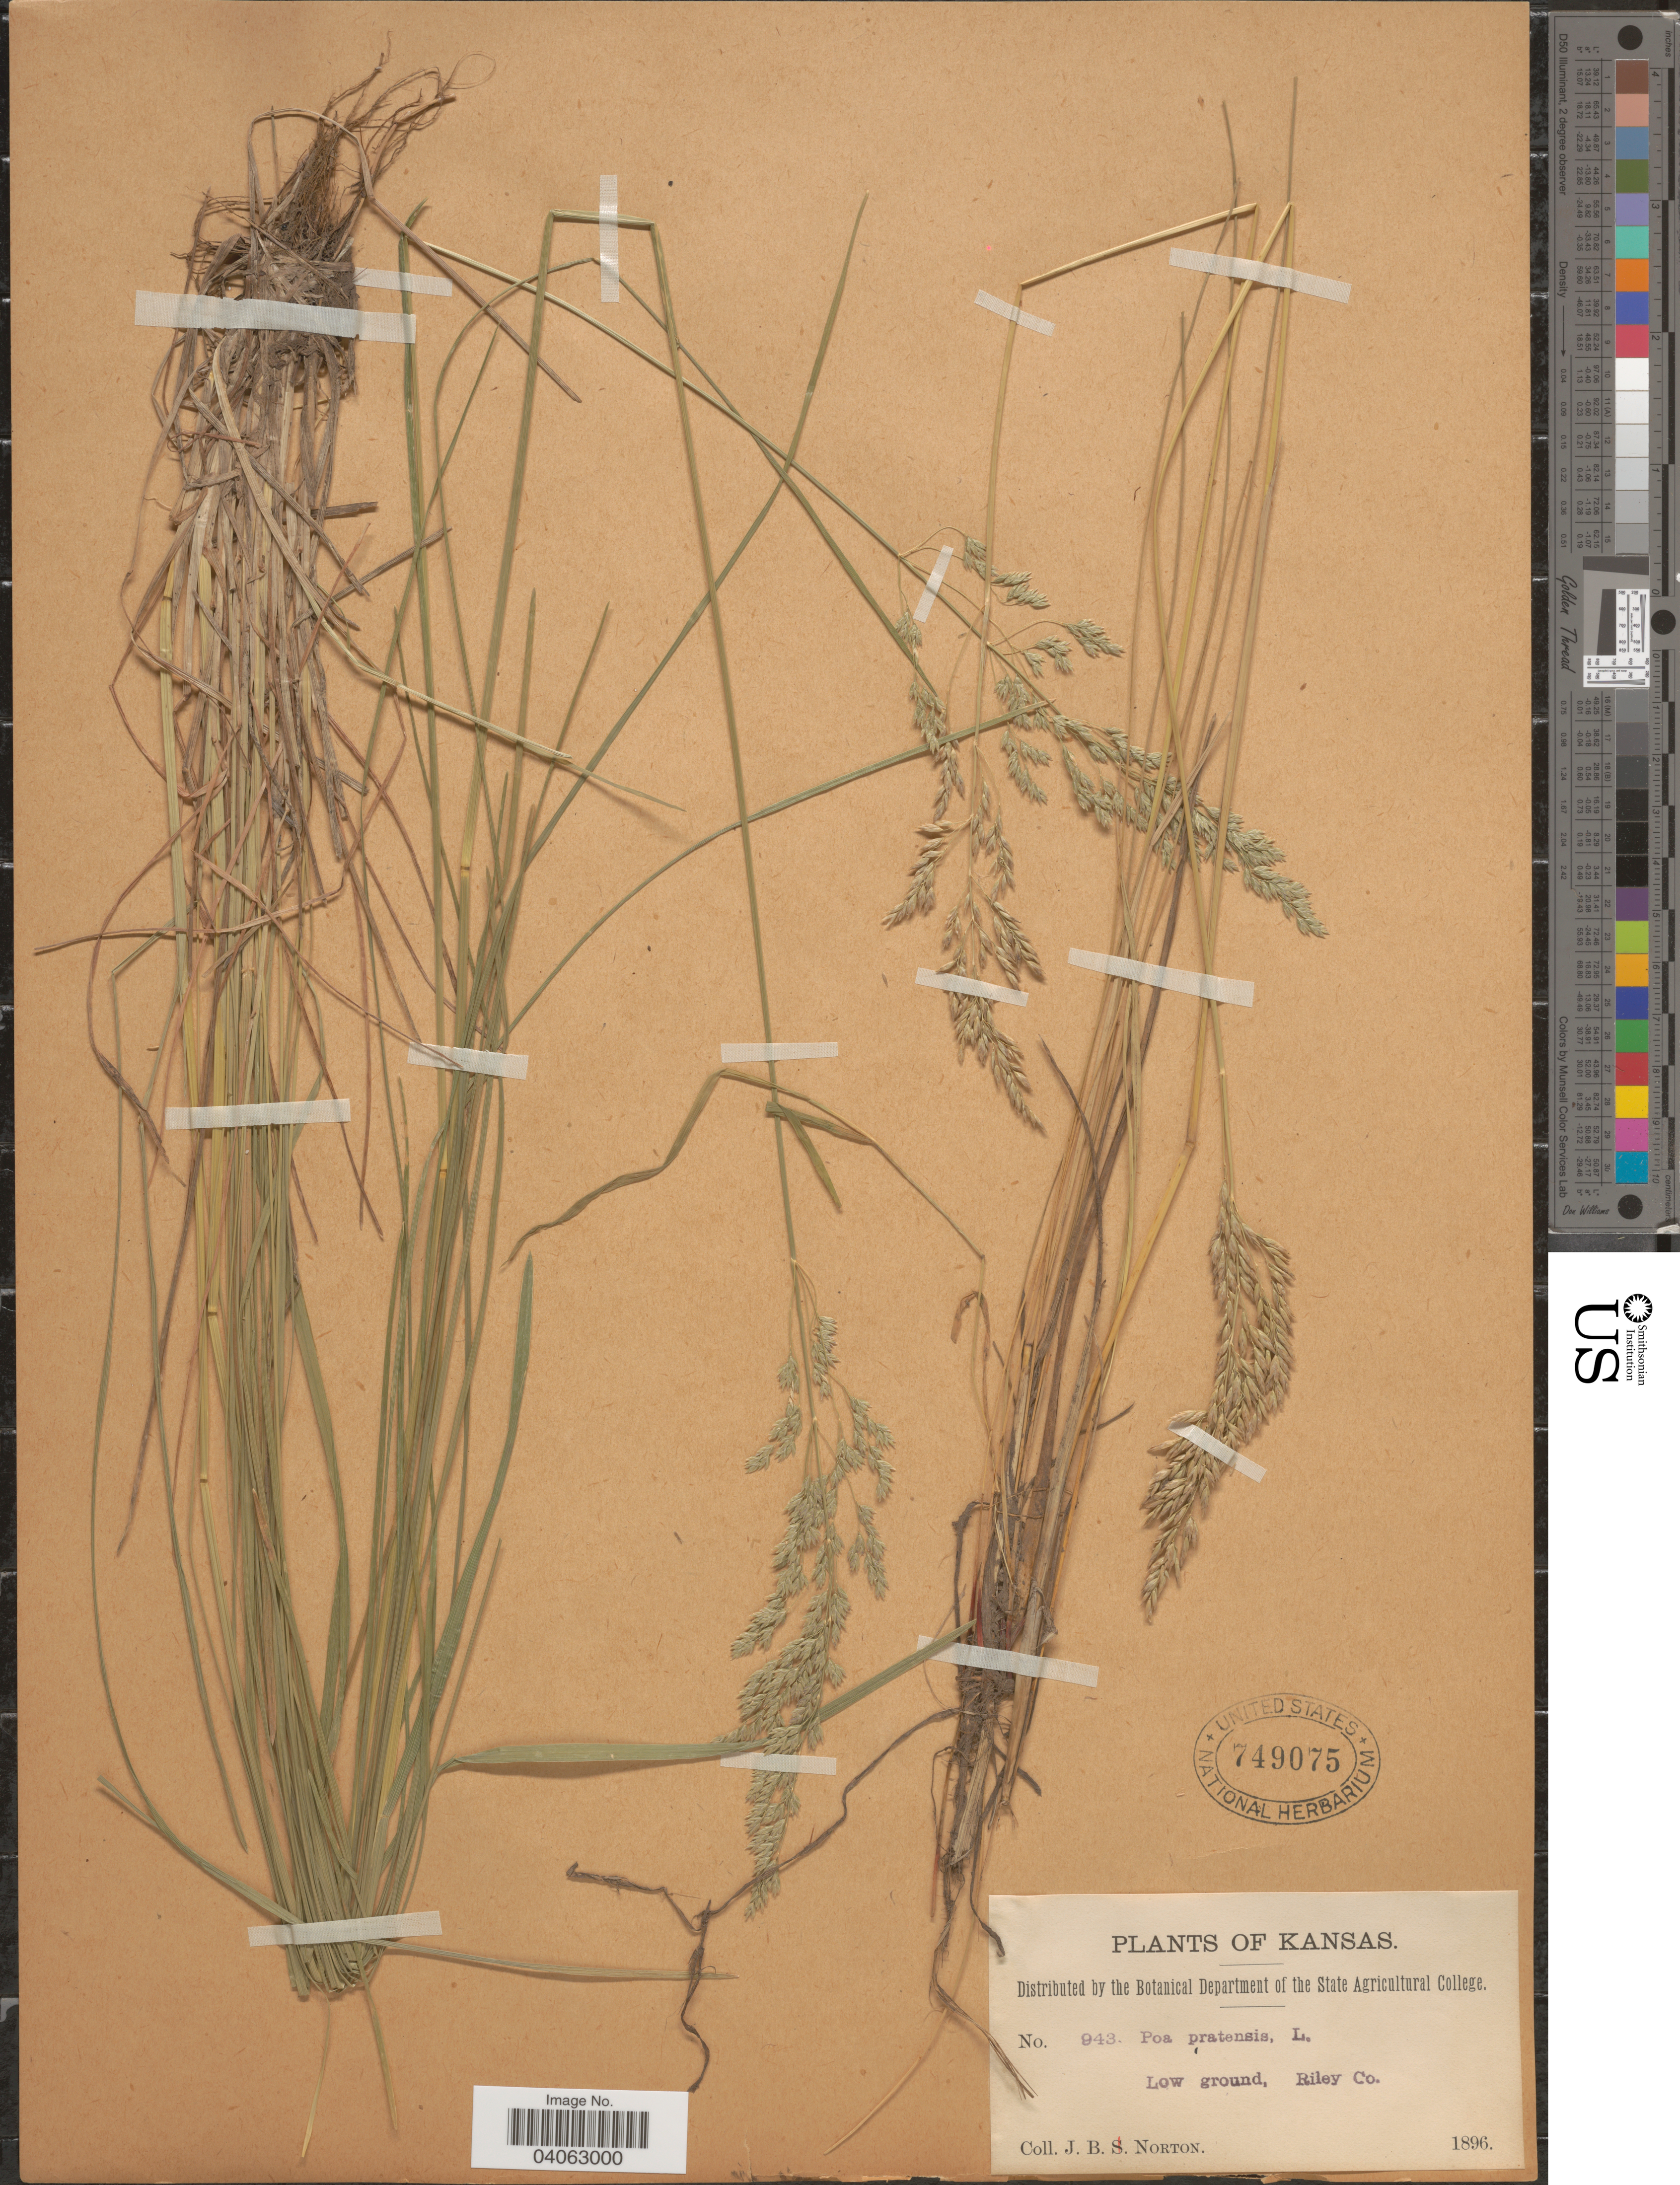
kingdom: Plantae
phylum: Tracheophyta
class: Liliopsida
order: Poales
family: Poaceae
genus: Poa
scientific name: Poa pratensis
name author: L.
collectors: J. B. S. Norton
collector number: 943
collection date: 1896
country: United States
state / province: Kansas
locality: Low ground, Riley Co.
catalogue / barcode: US 749075